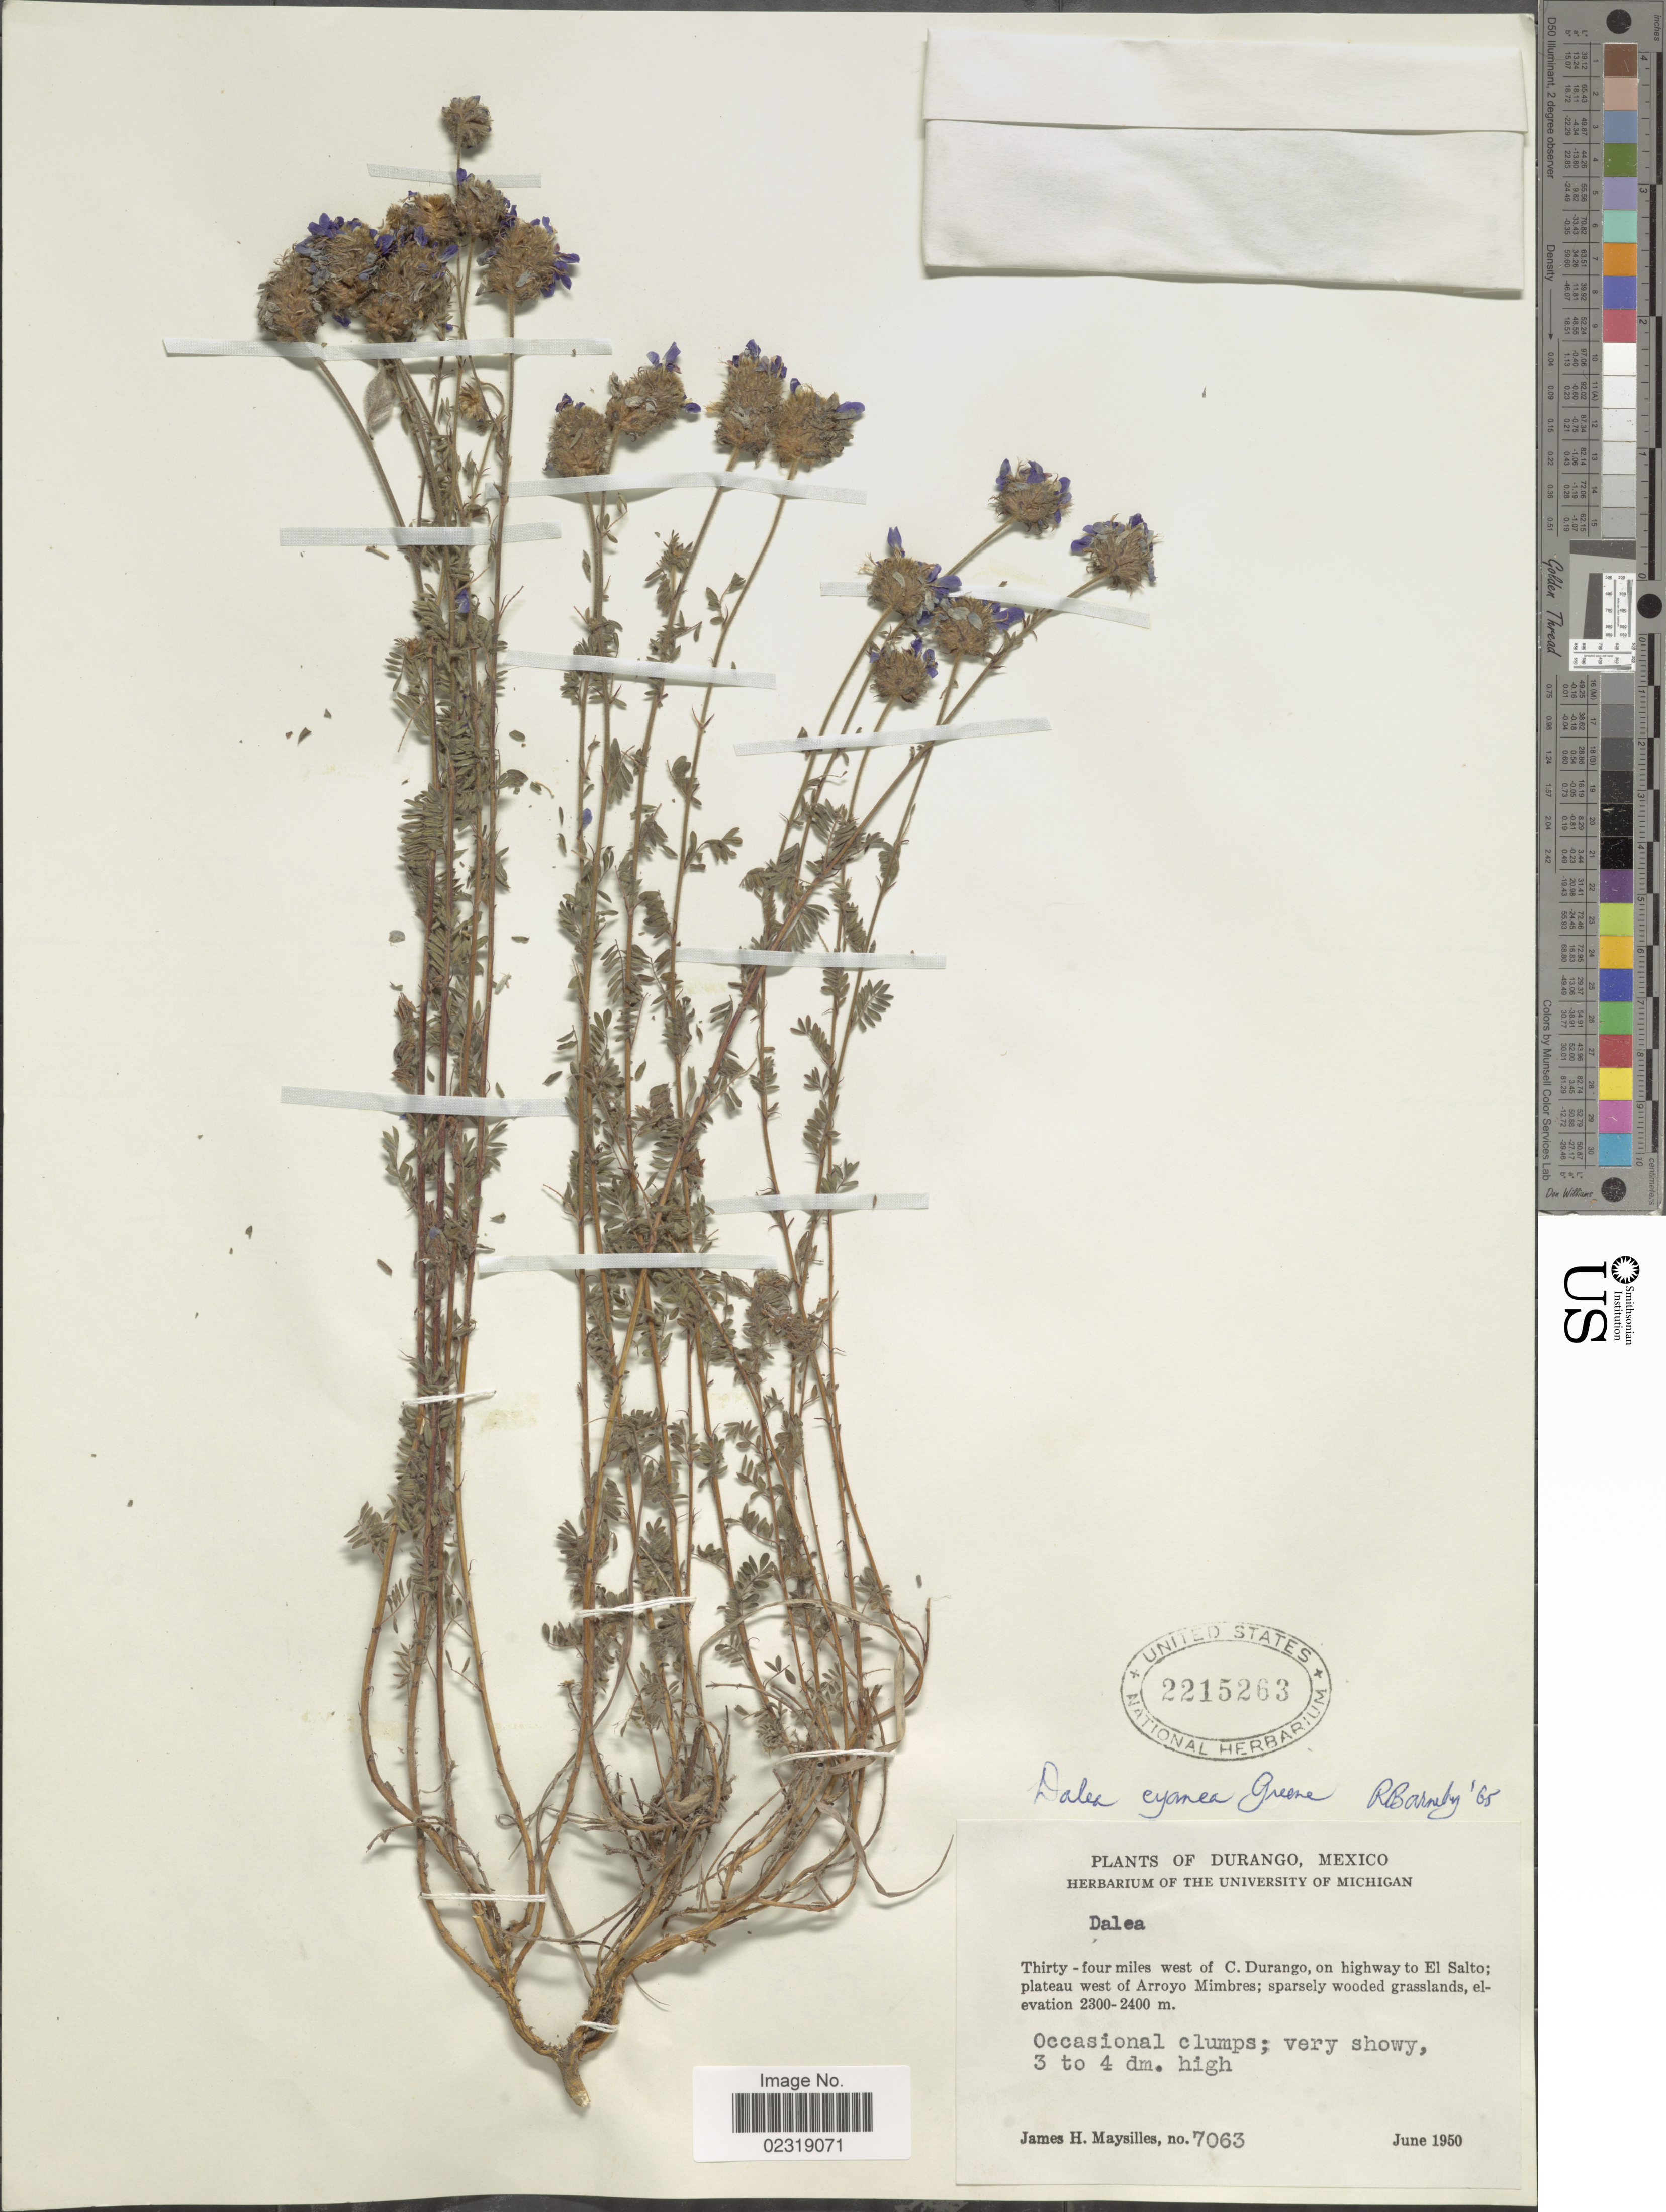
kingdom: Plantae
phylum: Tracheophyta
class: Magnoliopsida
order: Fabales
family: Fabaceae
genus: Dalea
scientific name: Dalea cyanea var. cyanea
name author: Greene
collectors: J. Maysilles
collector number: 7063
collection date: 1950-06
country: Mexico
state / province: Durango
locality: Durango, Mexico, Thirty-four miles west of C. Durango, on highway to El Salto plateau west of Arroyo Mimbres.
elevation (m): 2300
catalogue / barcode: US 2215263